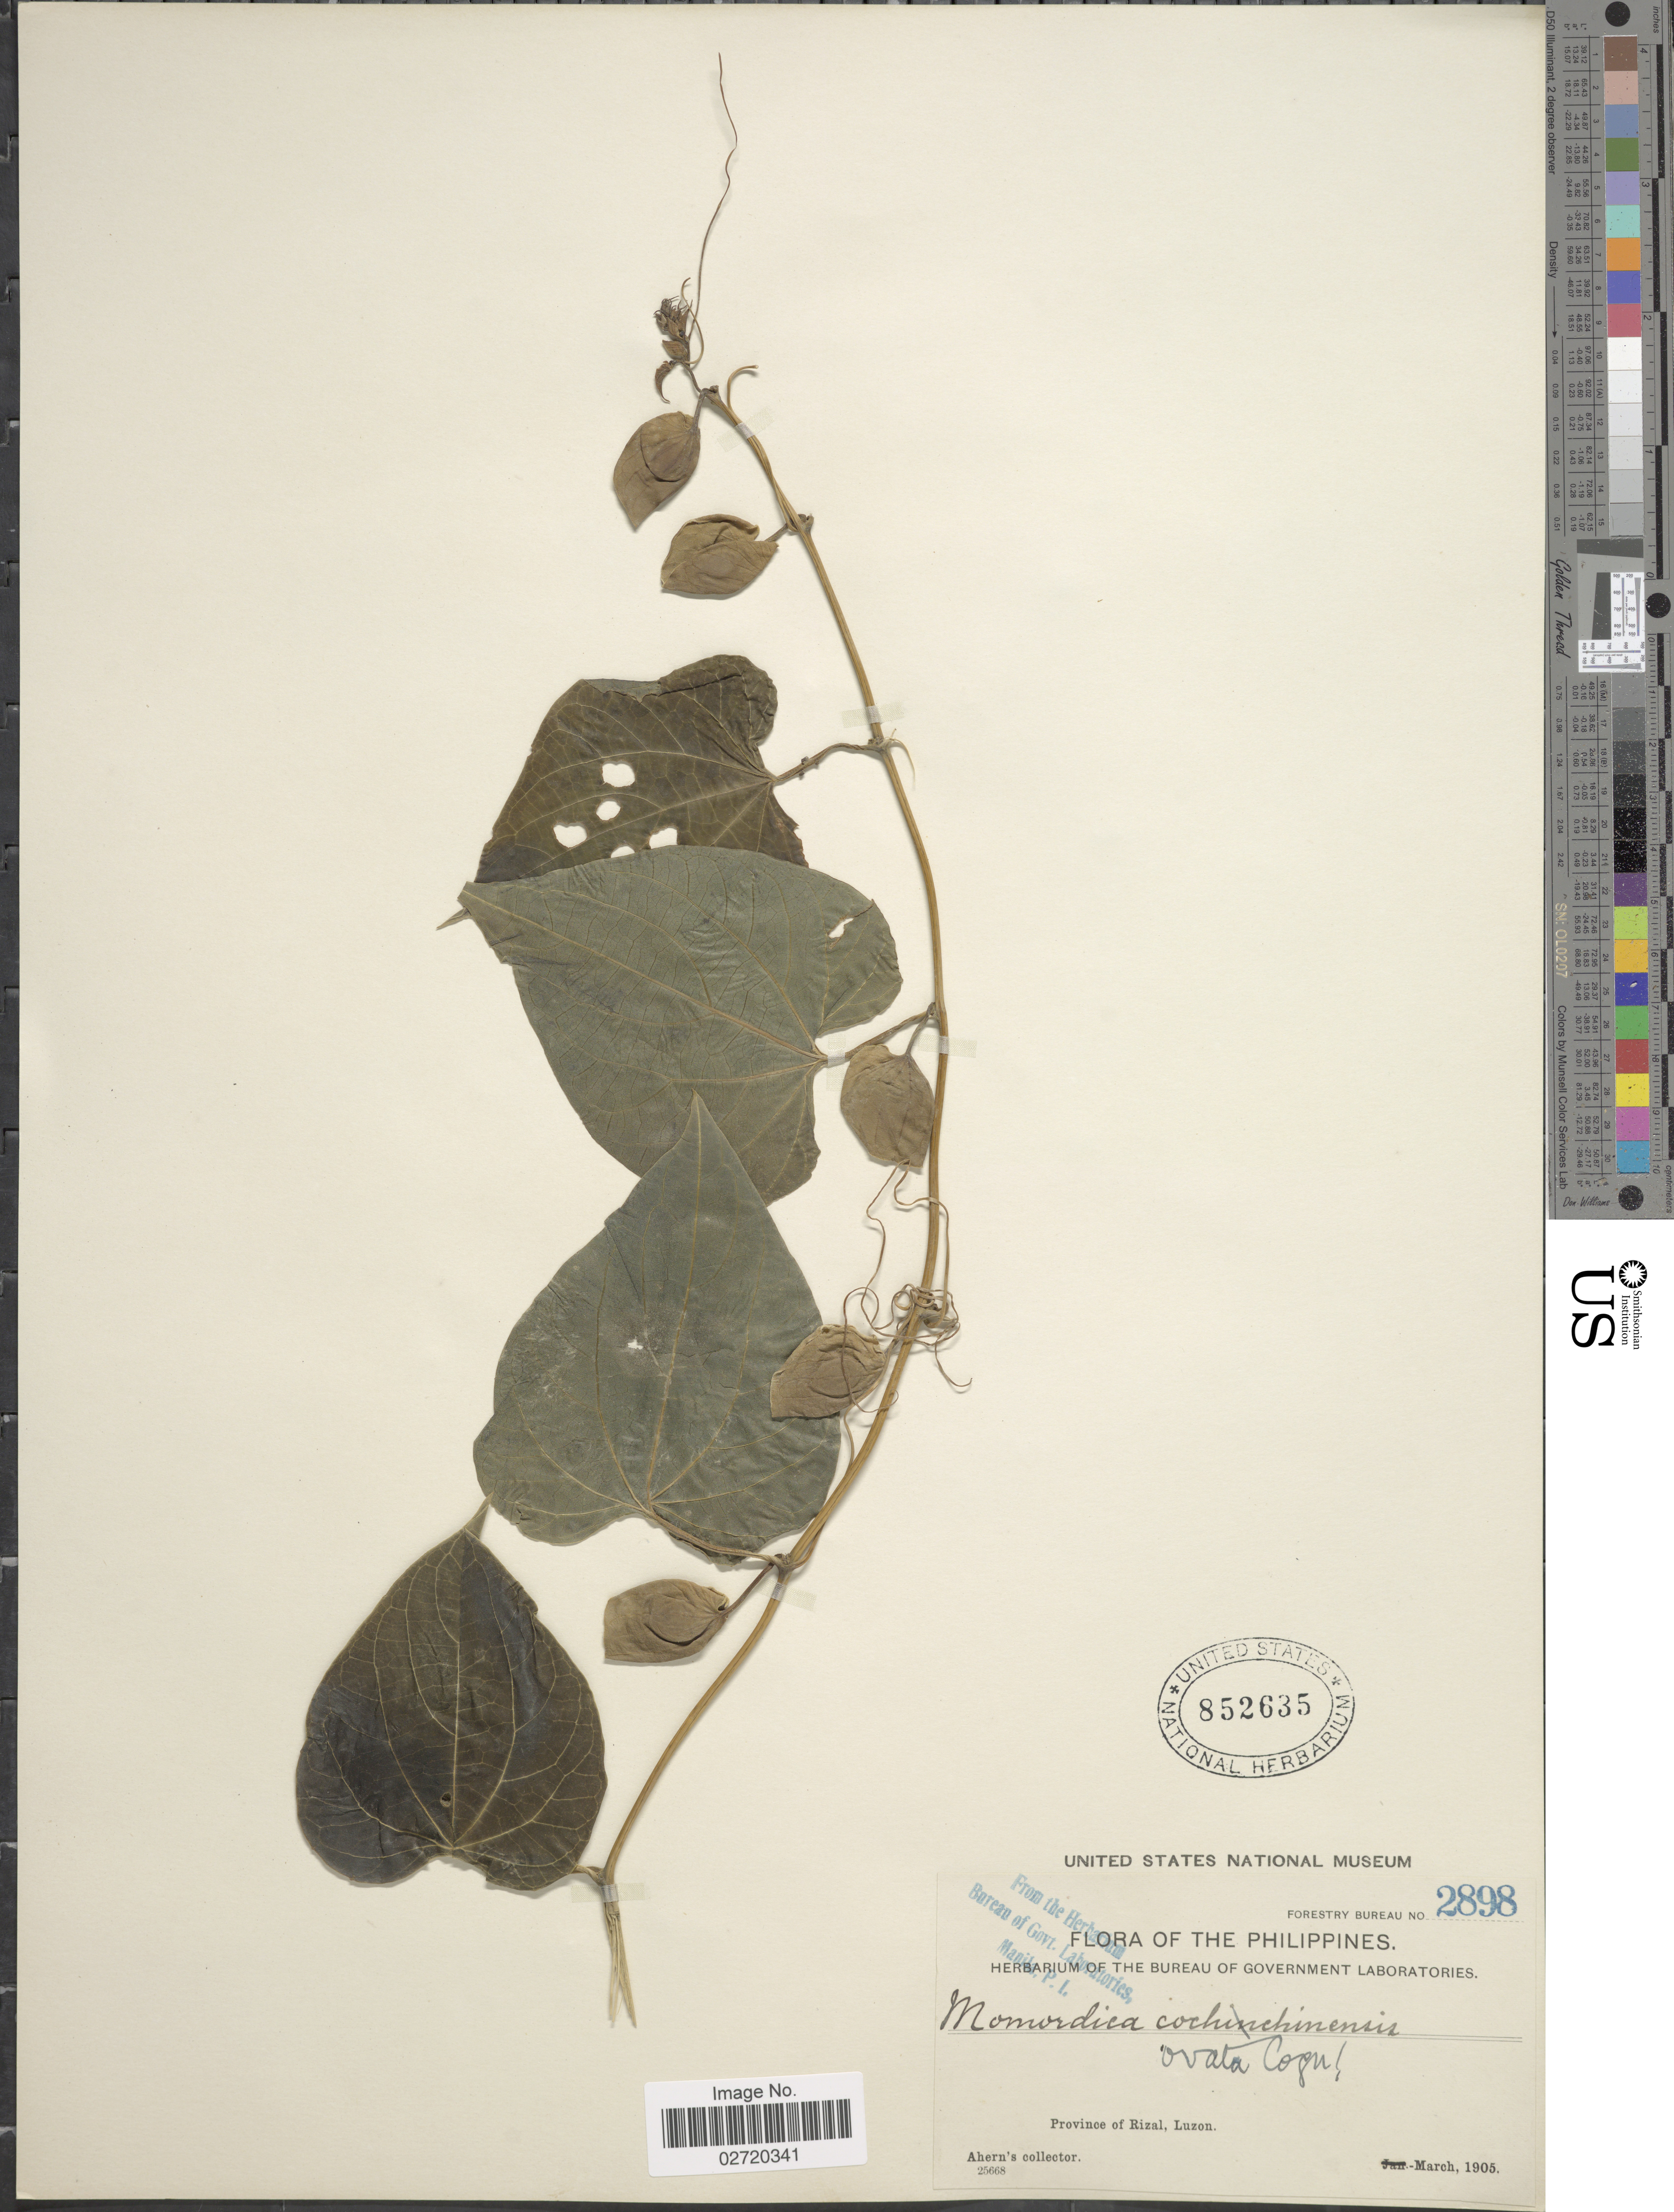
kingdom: Plantae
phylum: Tracheophyta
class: Magnoliopsida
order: Cucurbitales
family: Cucurbitaceae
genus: Momordica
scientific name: Momordica ovata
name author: Cogn.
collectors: Ahern's collector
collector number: Forestry Bureau 2898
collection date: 1905-03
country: Philippines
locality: Province of Rizal, Luzon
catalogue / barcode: US 852635